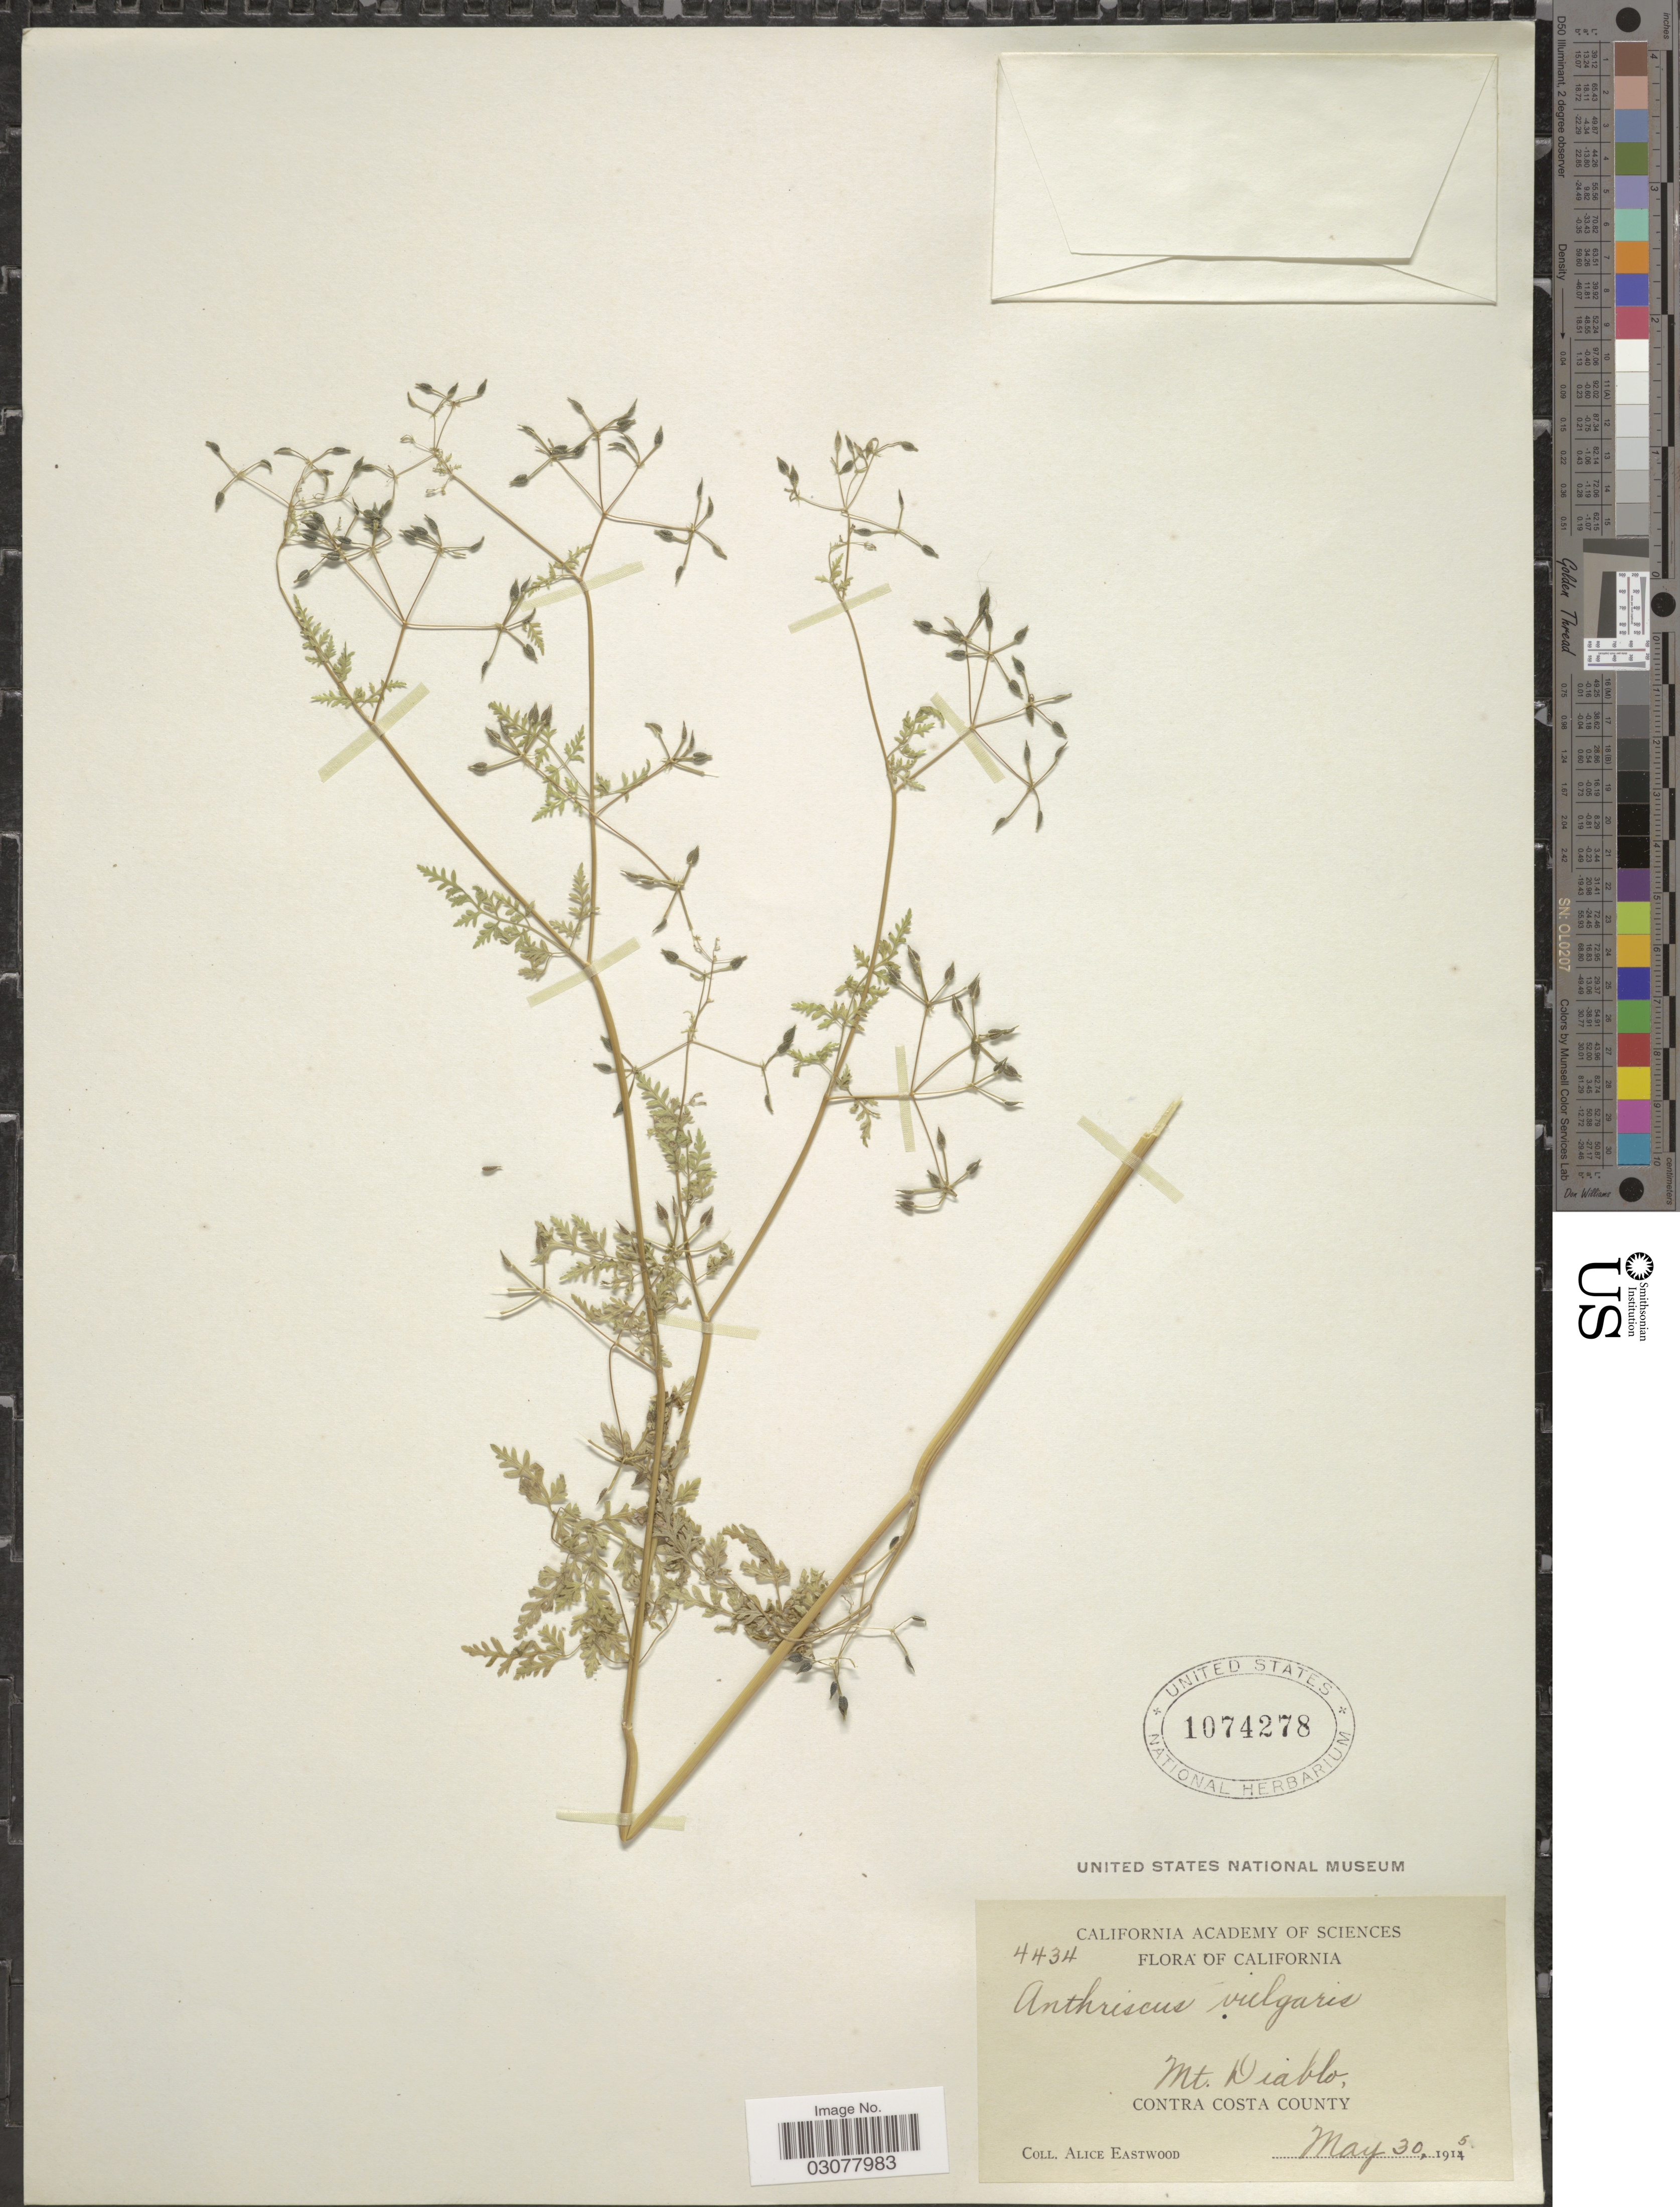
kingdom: Plantae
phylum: Tracheophyta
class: Magnoliopsida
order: Apiales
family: Apiaceae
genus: Anthriscus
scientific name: Anthriscus caucalis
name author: M. Bieb.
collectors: A. Eastwood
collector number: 4434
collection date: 1915-05-30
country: United States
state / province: California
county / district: Contra Costa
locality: Mt. Diablo, Contra Costa County.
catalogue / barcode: US 1074278